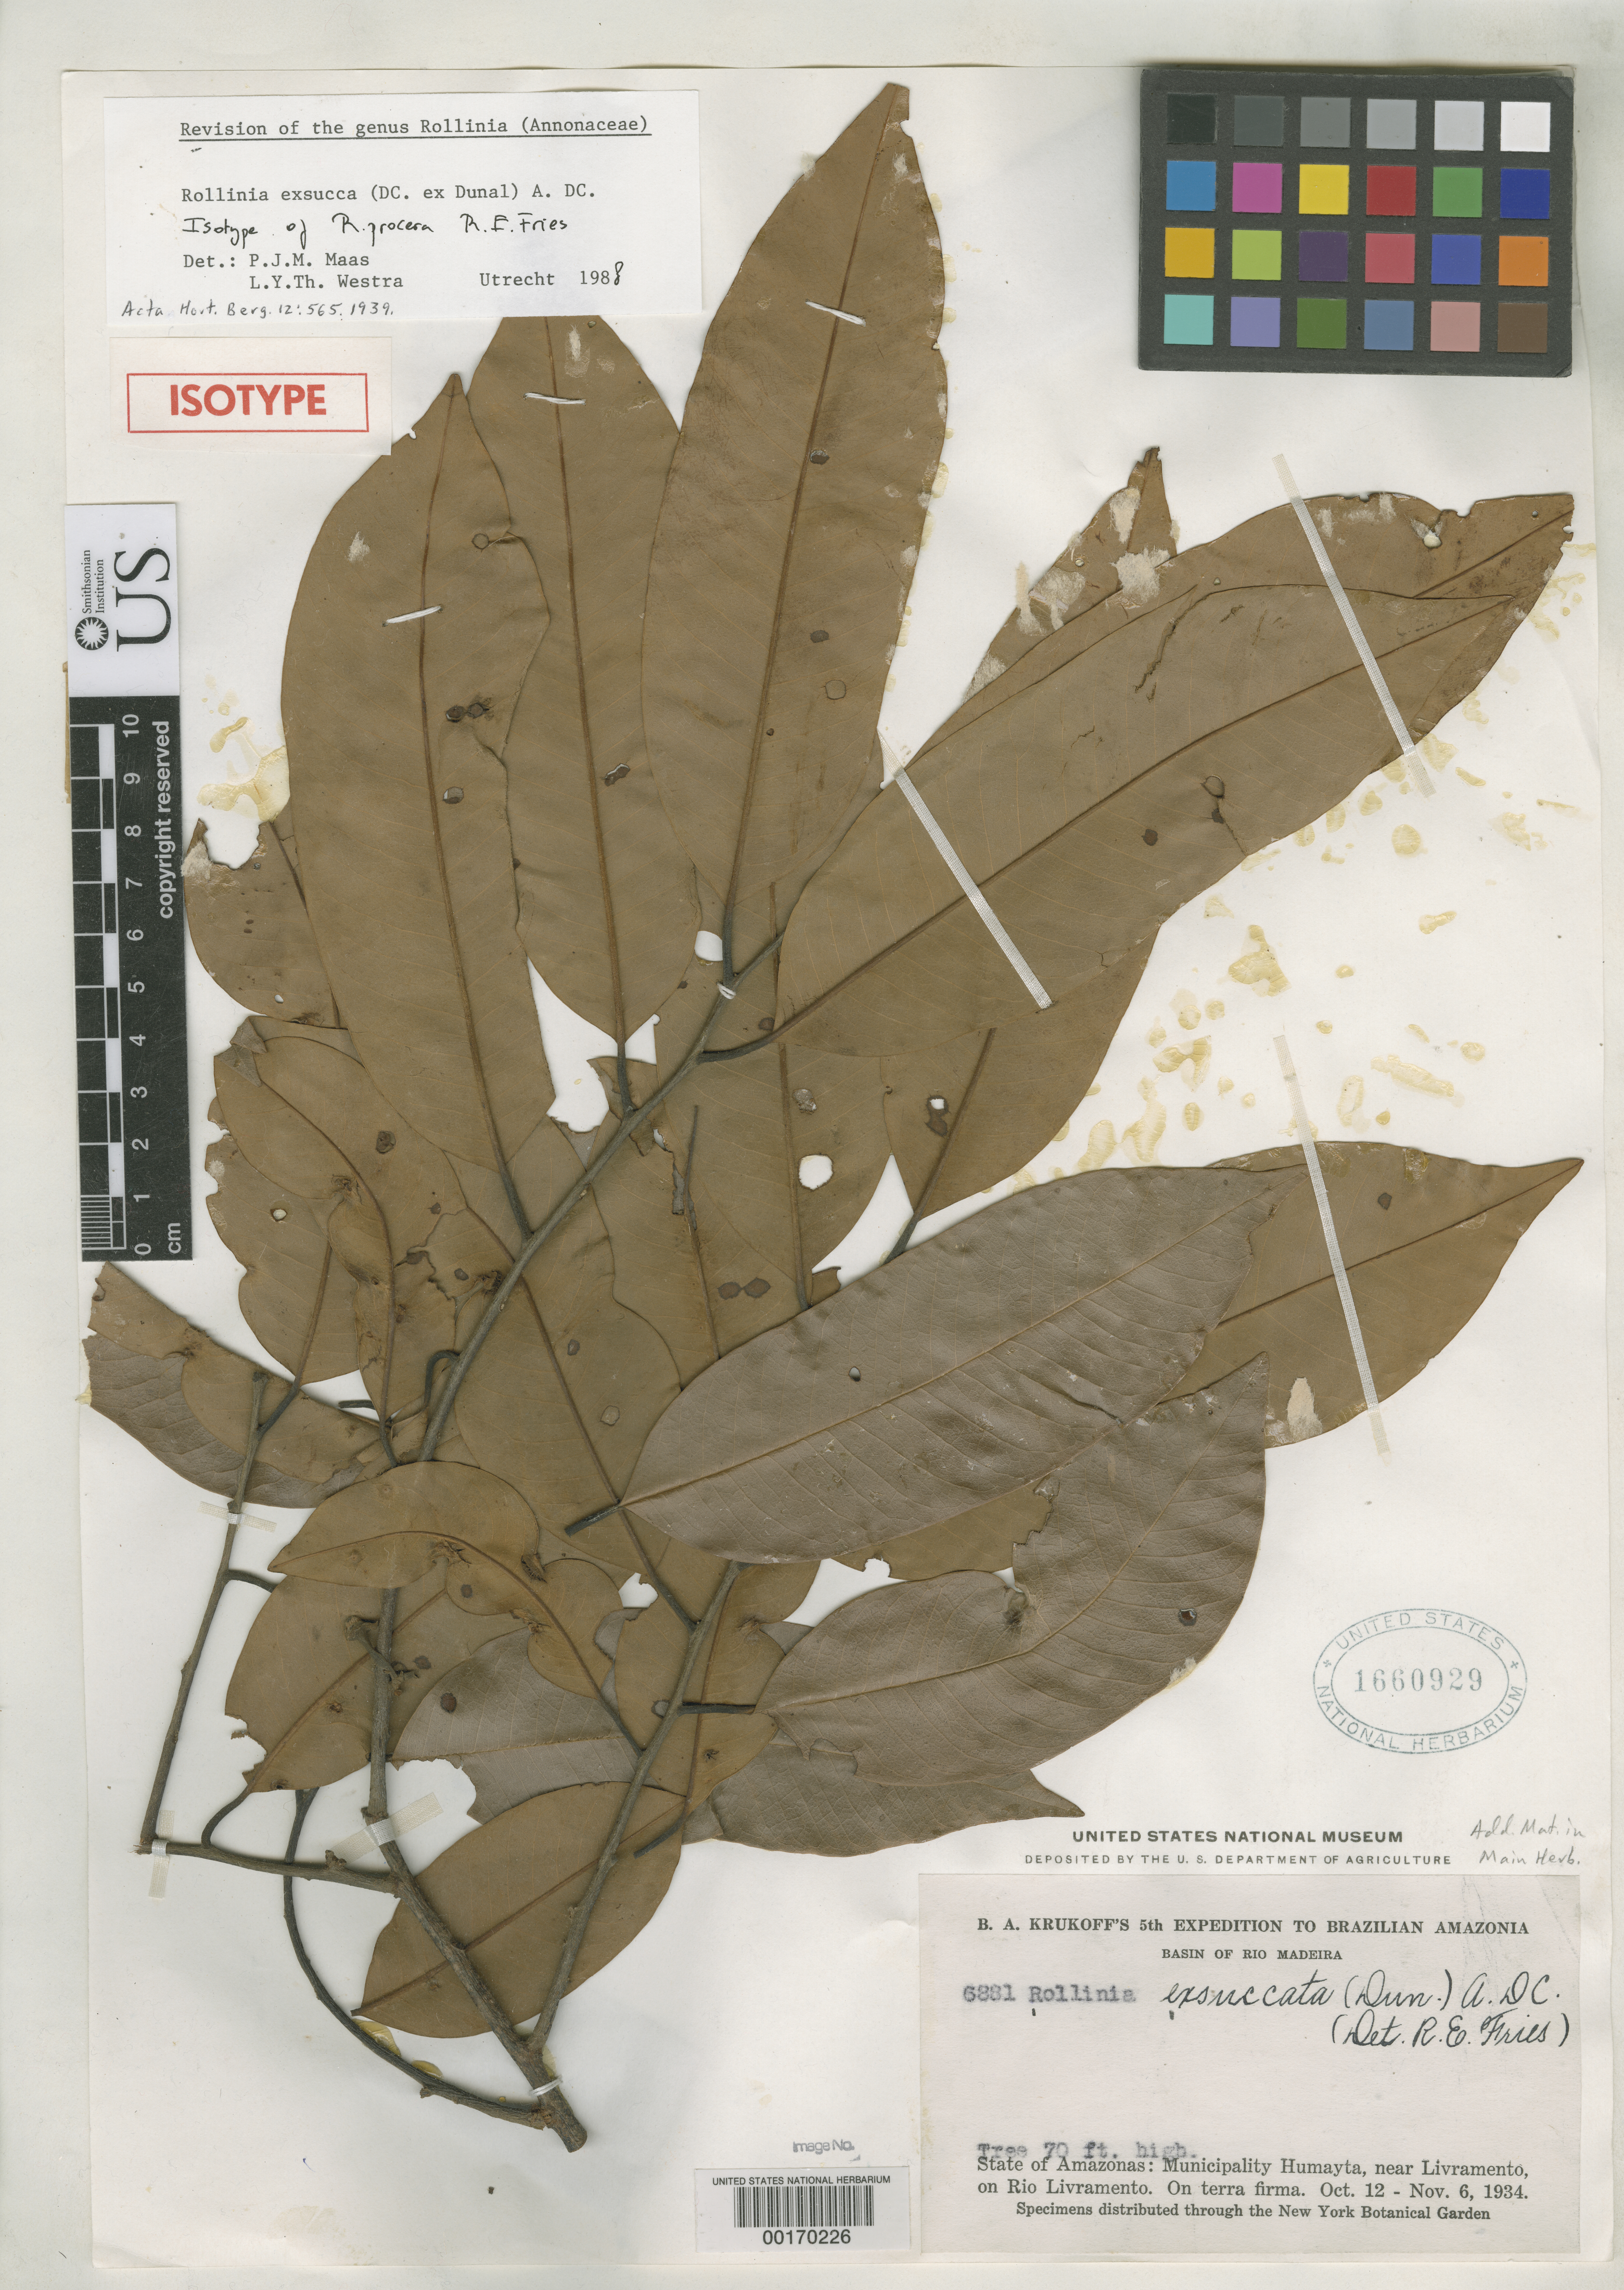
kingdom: Plantae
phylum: Tracheophyta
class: Magnoliopsida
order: Magnoliales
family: Annonaceae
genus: Rollinia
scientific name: Rollinia procera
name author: R.E. Fr.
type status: Isotype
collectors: B. A. Krukoff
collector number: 6881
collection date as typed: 12 Oct 1934 to 06 Nov 1934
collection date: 1934-10-12/1934-11-06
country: Brazil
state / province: Amazonas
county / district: Humaitá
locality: Near Livramento, on Rio Livramento.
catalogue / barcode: US 1660929